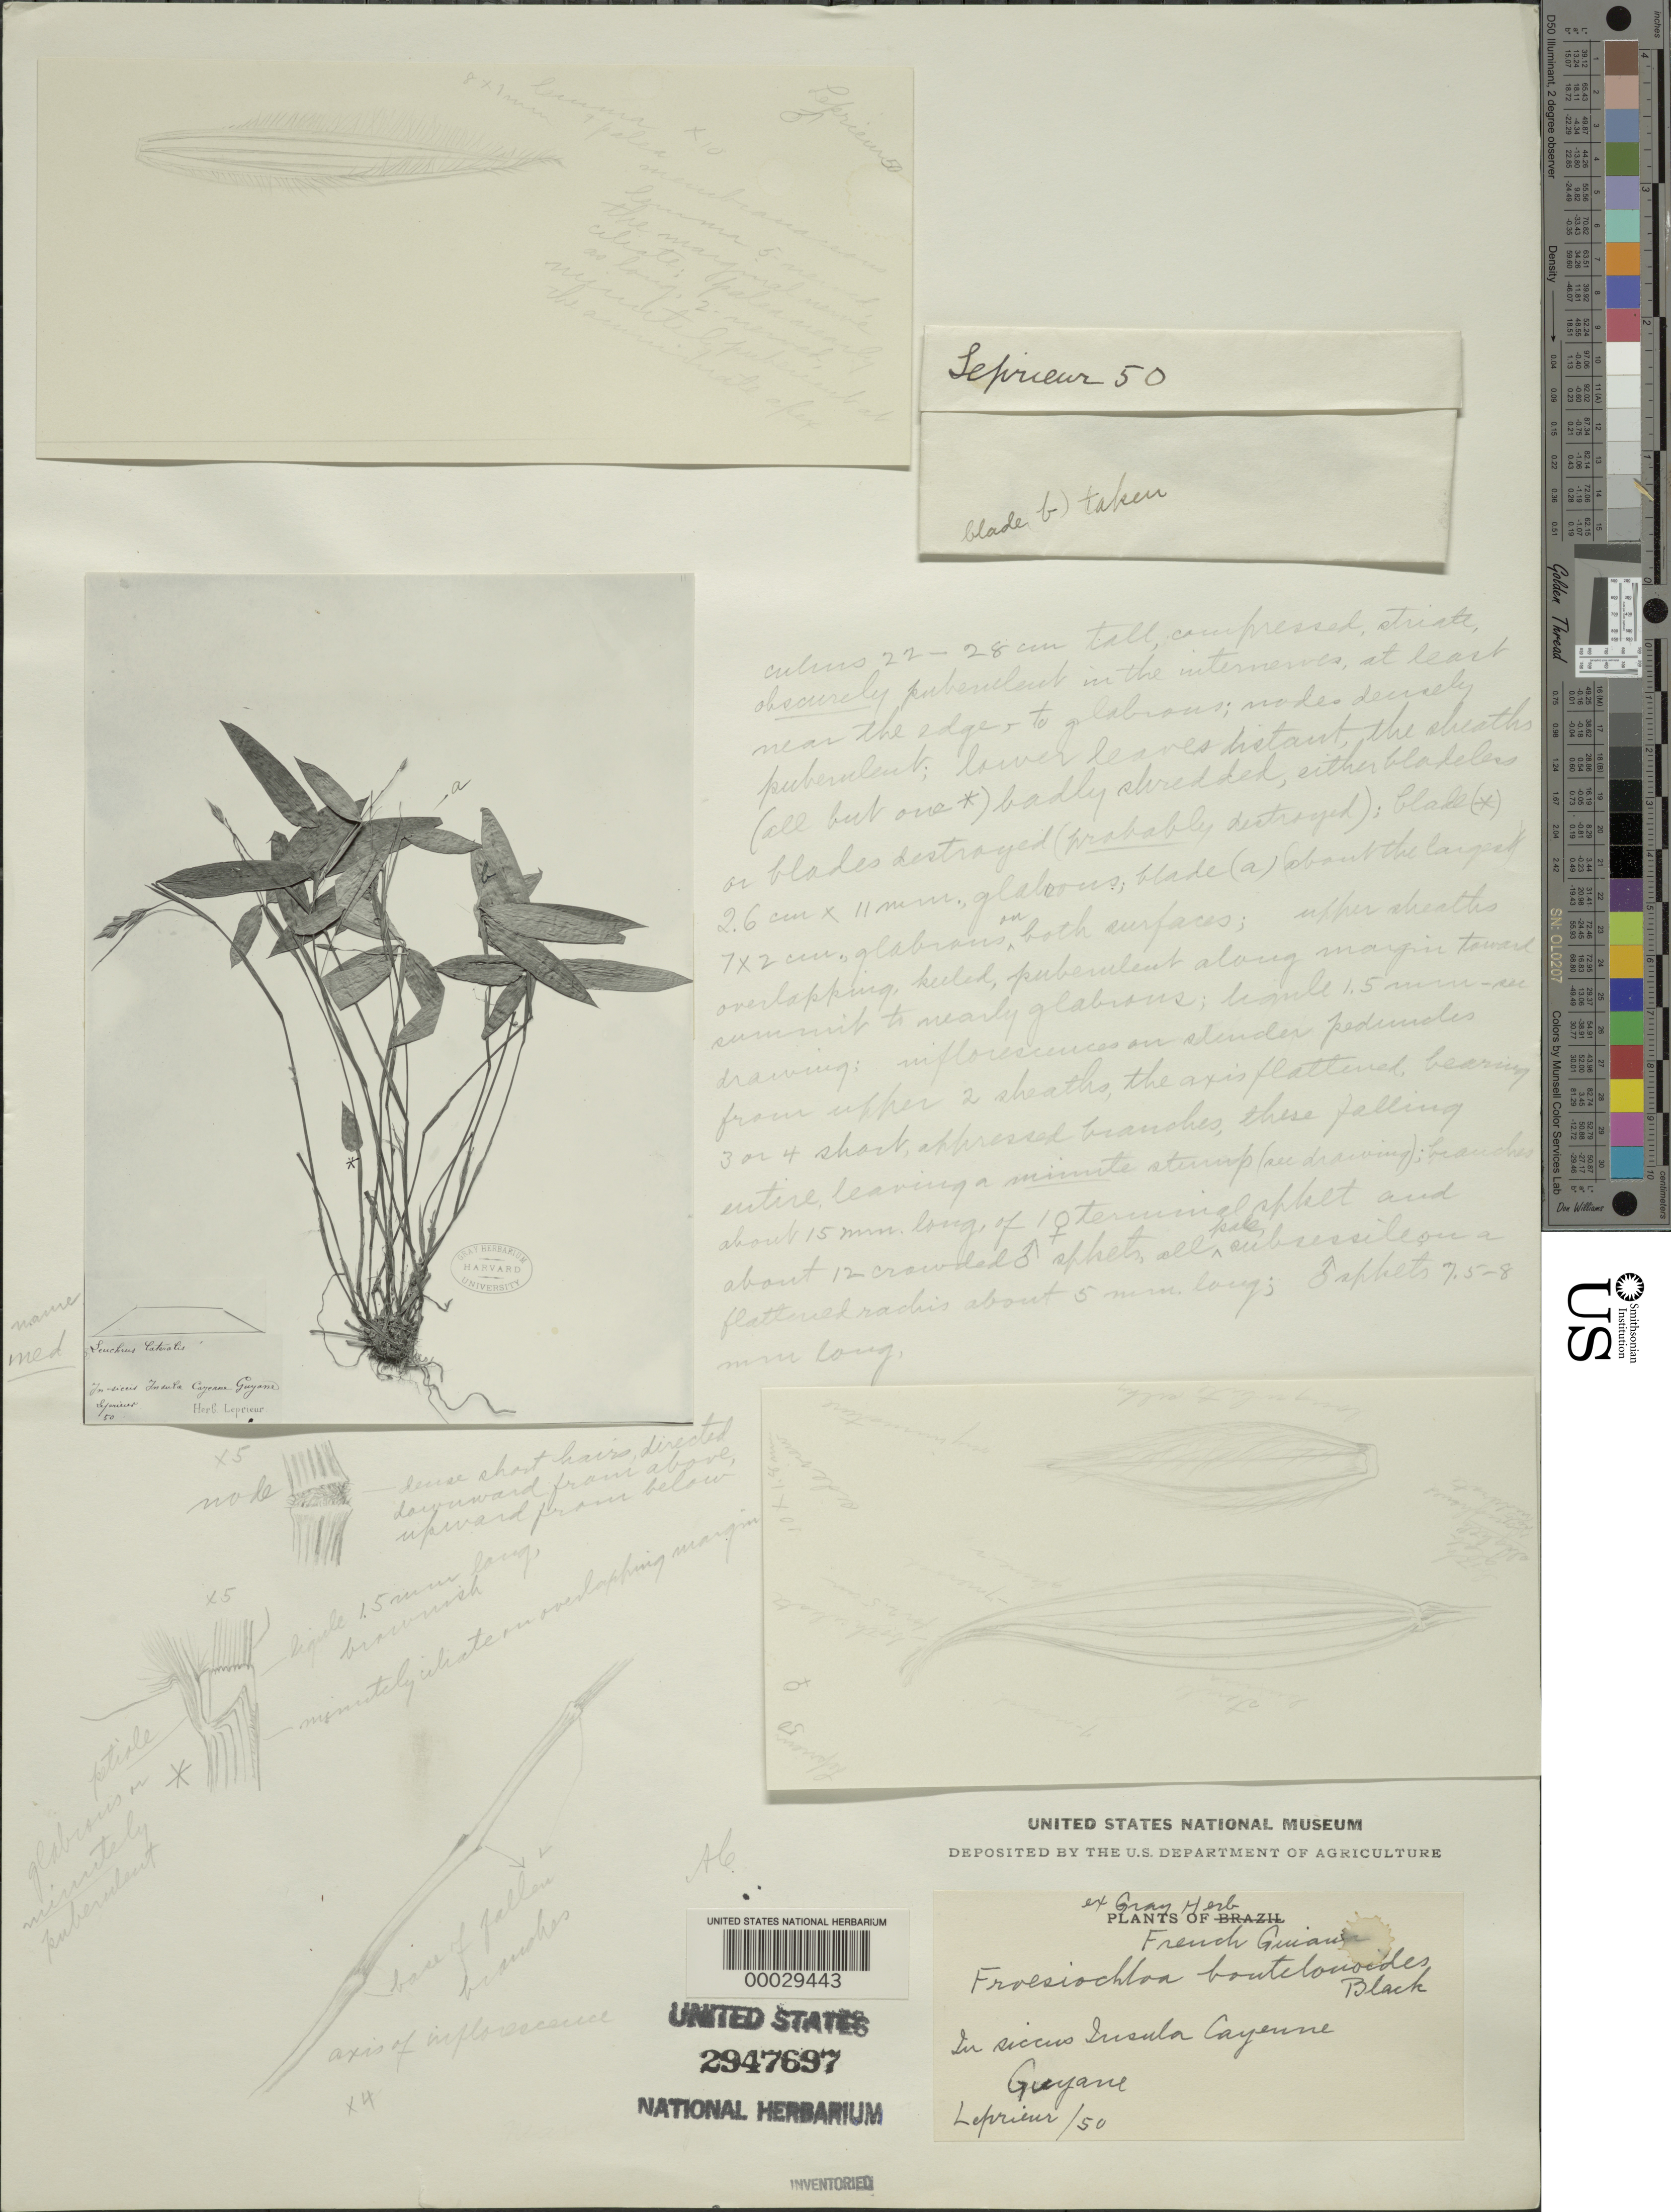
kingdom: Plantae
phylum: Tracheophyta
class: Liliopsida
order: Poales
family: Poaceae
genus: Froesiochloa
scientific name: Froesiochloa boutelouoides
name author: G.A. Black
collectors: F. M. R. Leprieur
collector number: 50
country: French Guiana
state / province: Cayenne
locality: Cayenne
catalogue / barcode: US 2947697